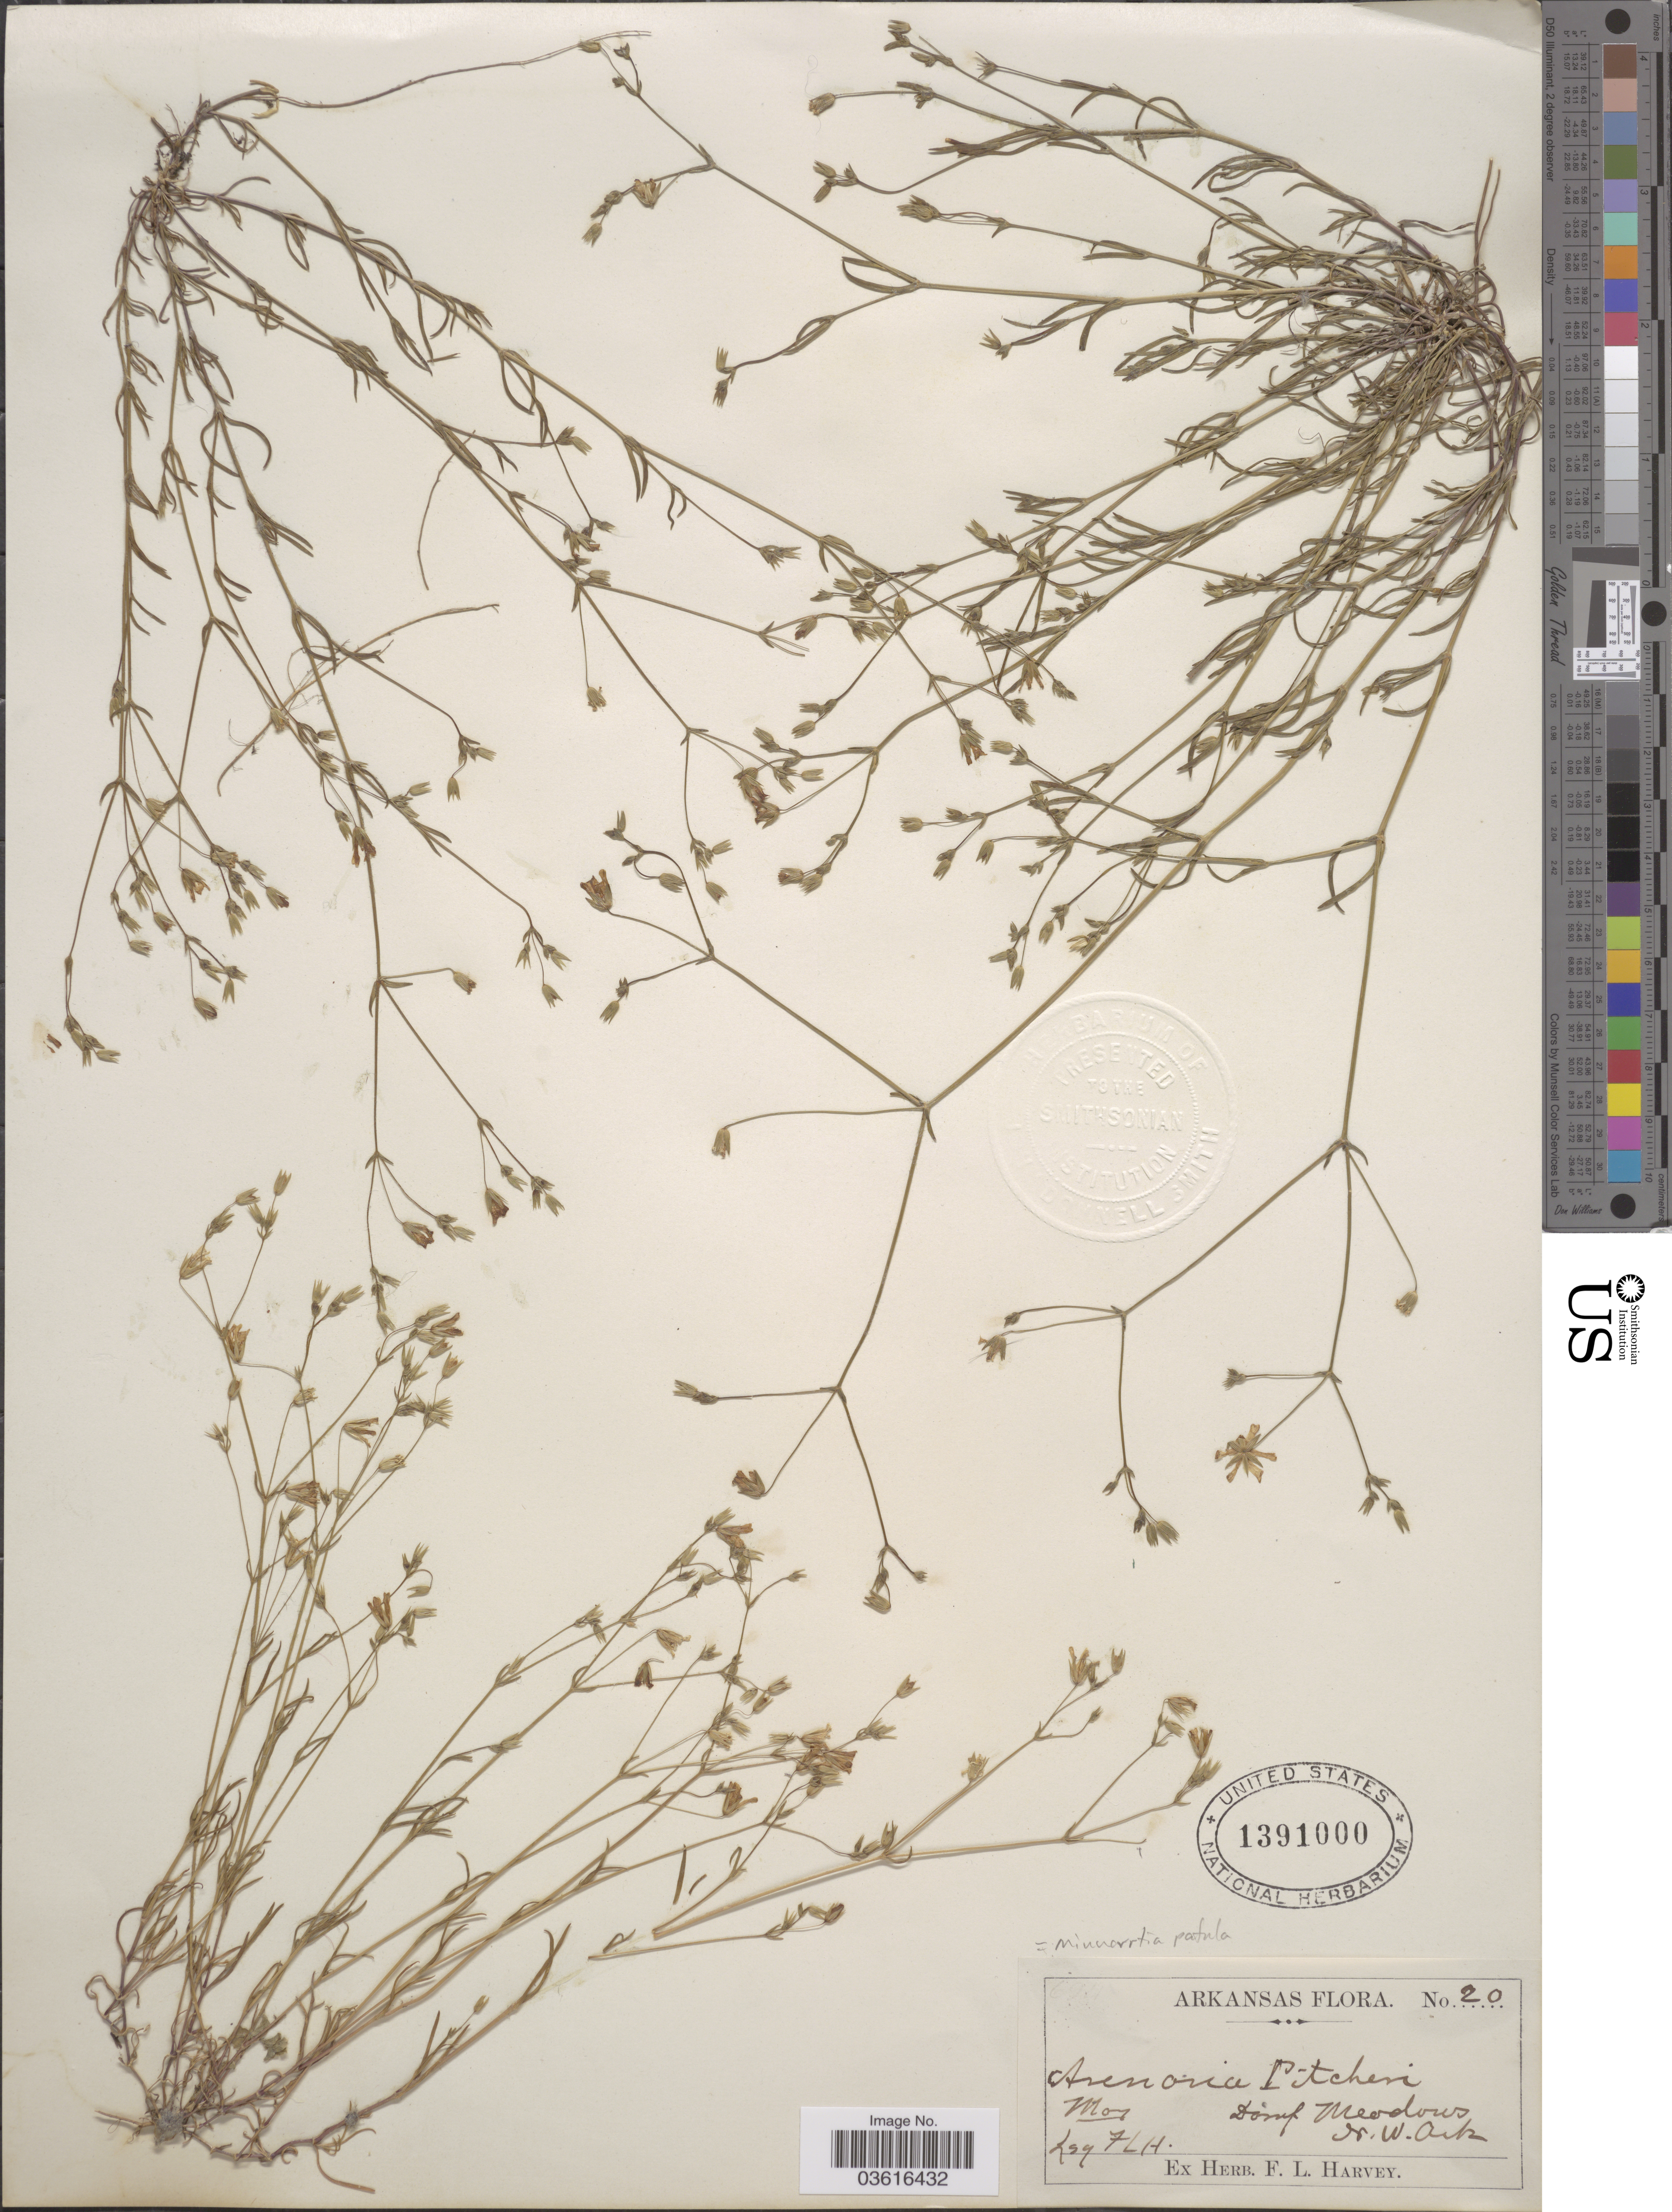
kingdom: Plantae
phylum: Tracheophyta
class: Magnoliopsida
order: Caryophyllales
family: Caryophyllaceae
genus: Minuartia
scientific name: Minuartia patula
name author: (Michx.) Mattf.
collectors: F. L. Harvey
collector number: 20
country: United States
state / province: Arkansas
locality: N.W. Ark.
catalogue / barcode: US 1391000